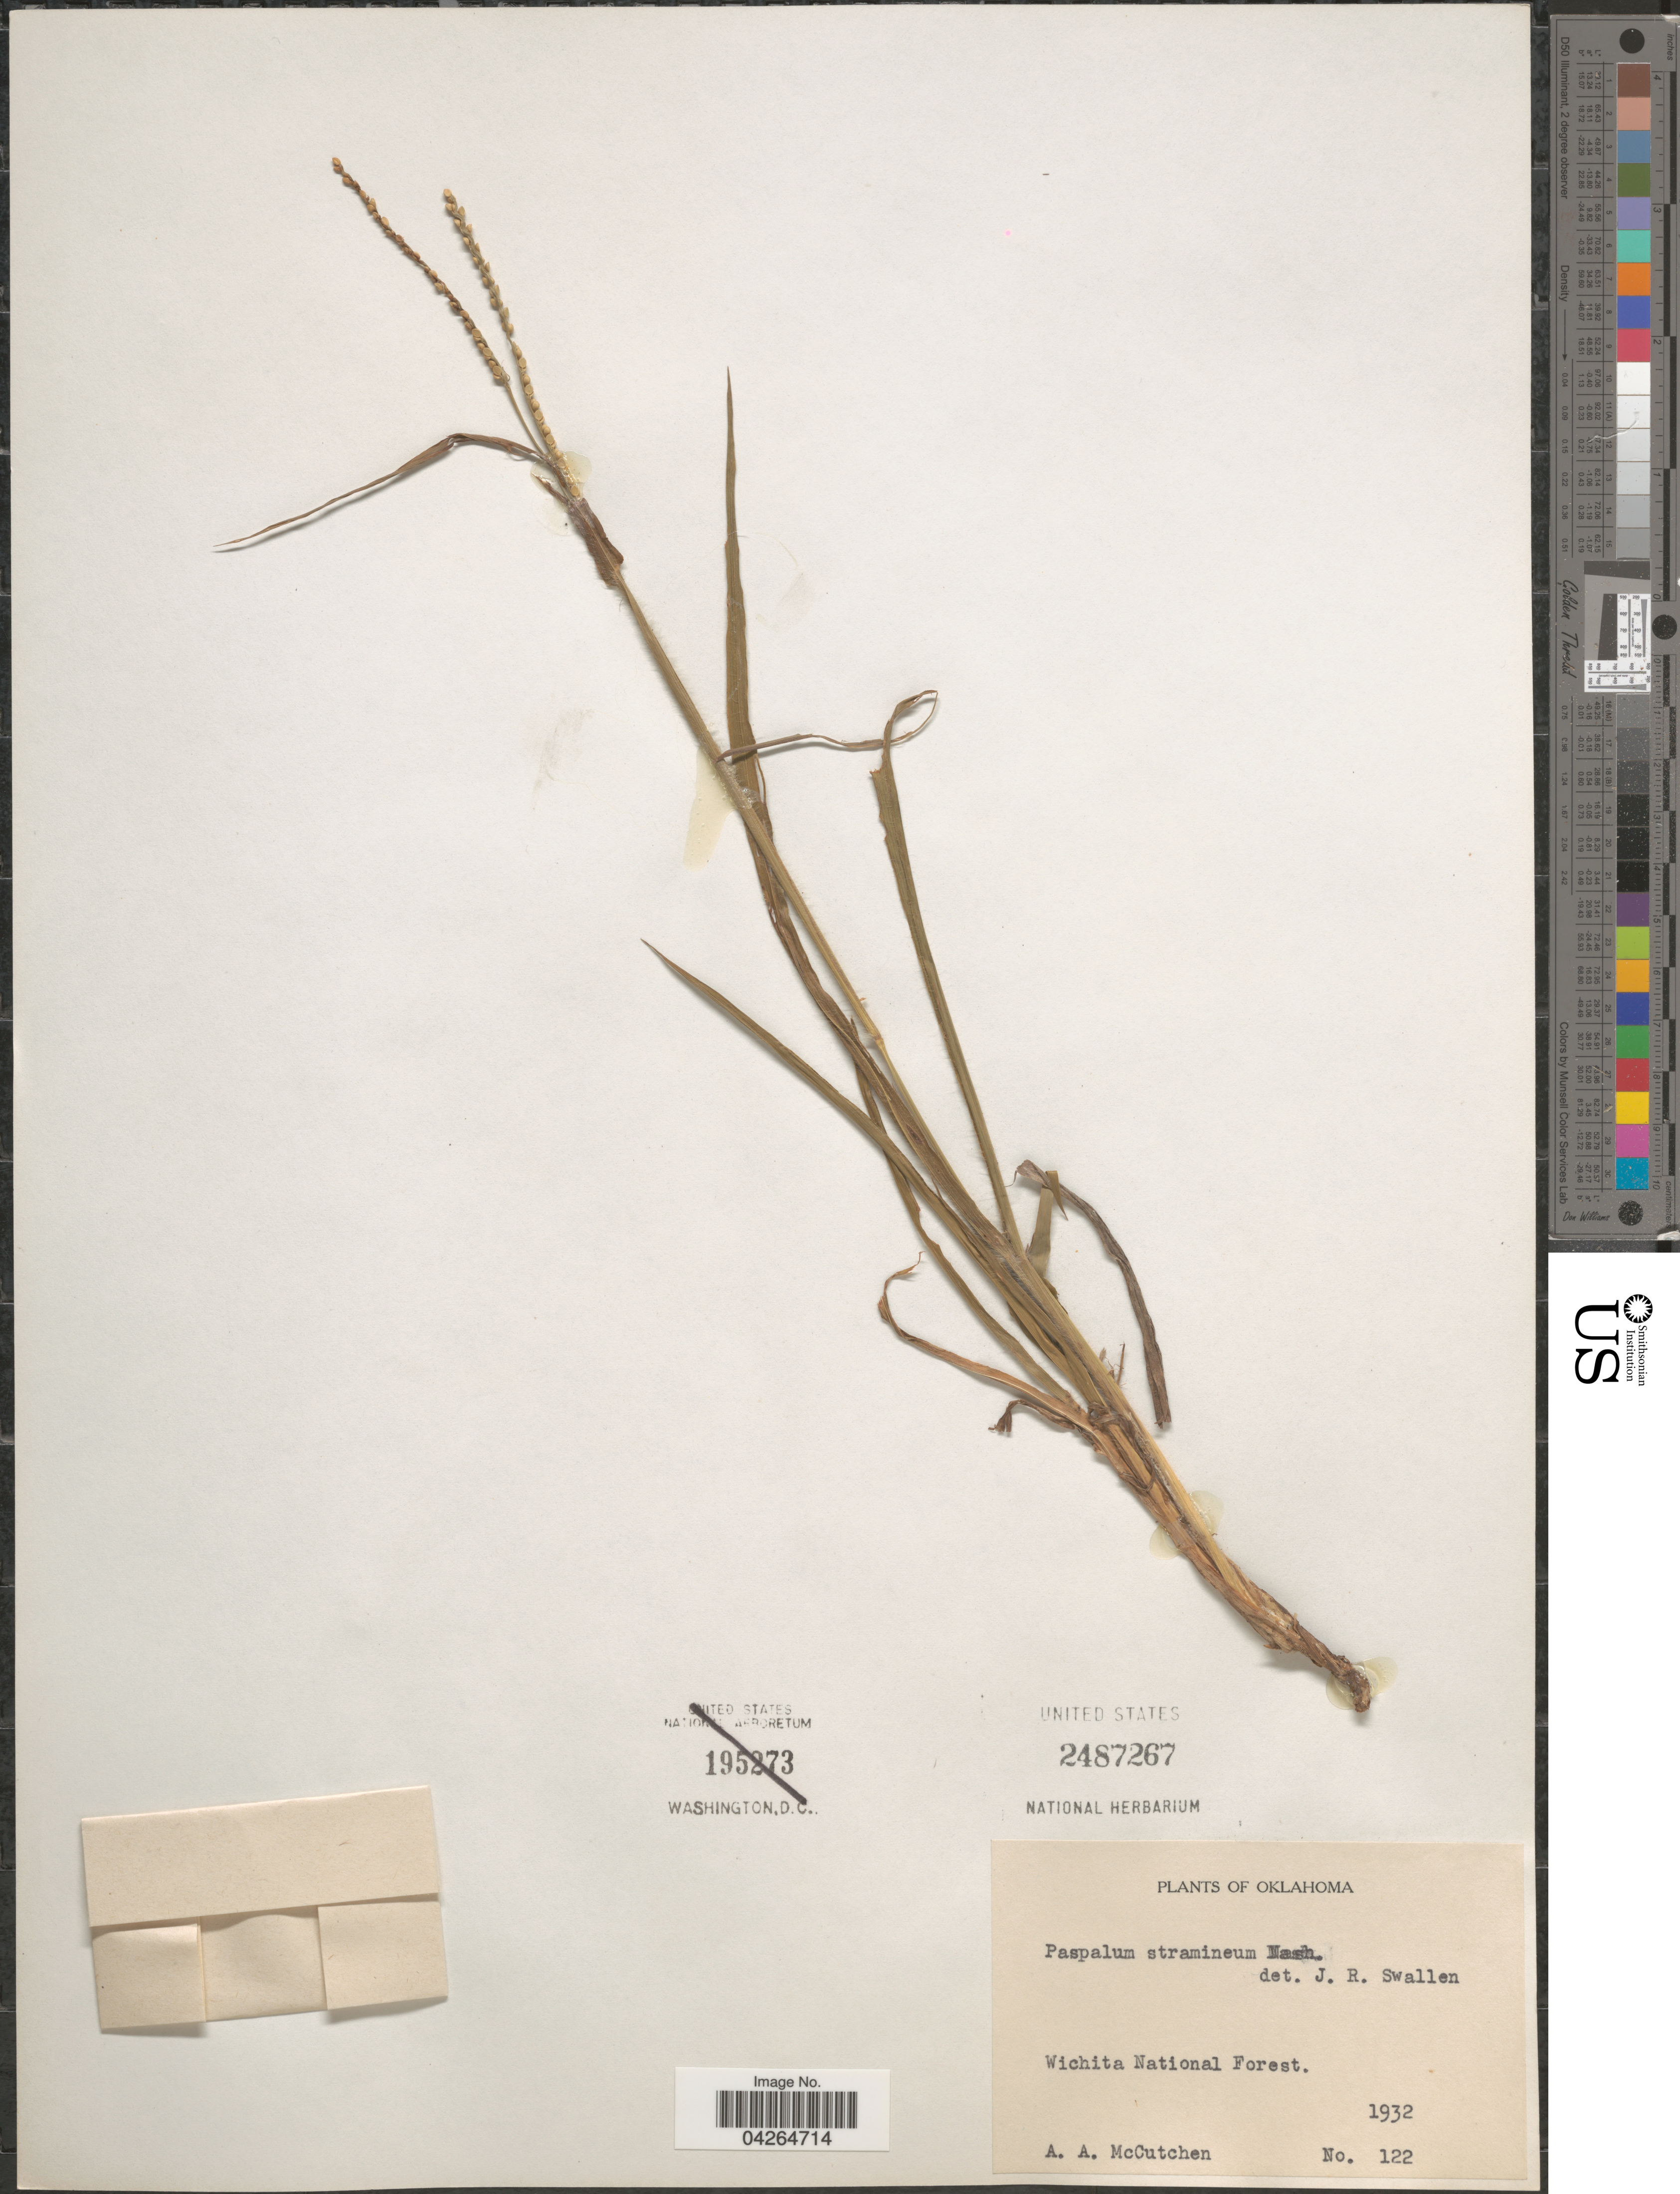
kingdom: Plantae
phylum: Tracheophyta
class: Liliopsida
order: Poales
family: Poaceae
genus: Paspalum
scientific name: Paspalum setaceum var. stramineum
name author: (Nash) D.J. Banks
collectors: A. McCutchen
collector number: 122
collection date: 1932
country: United States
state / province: Oklahoma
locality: Wichita National Forest.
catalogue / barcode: US 2487267